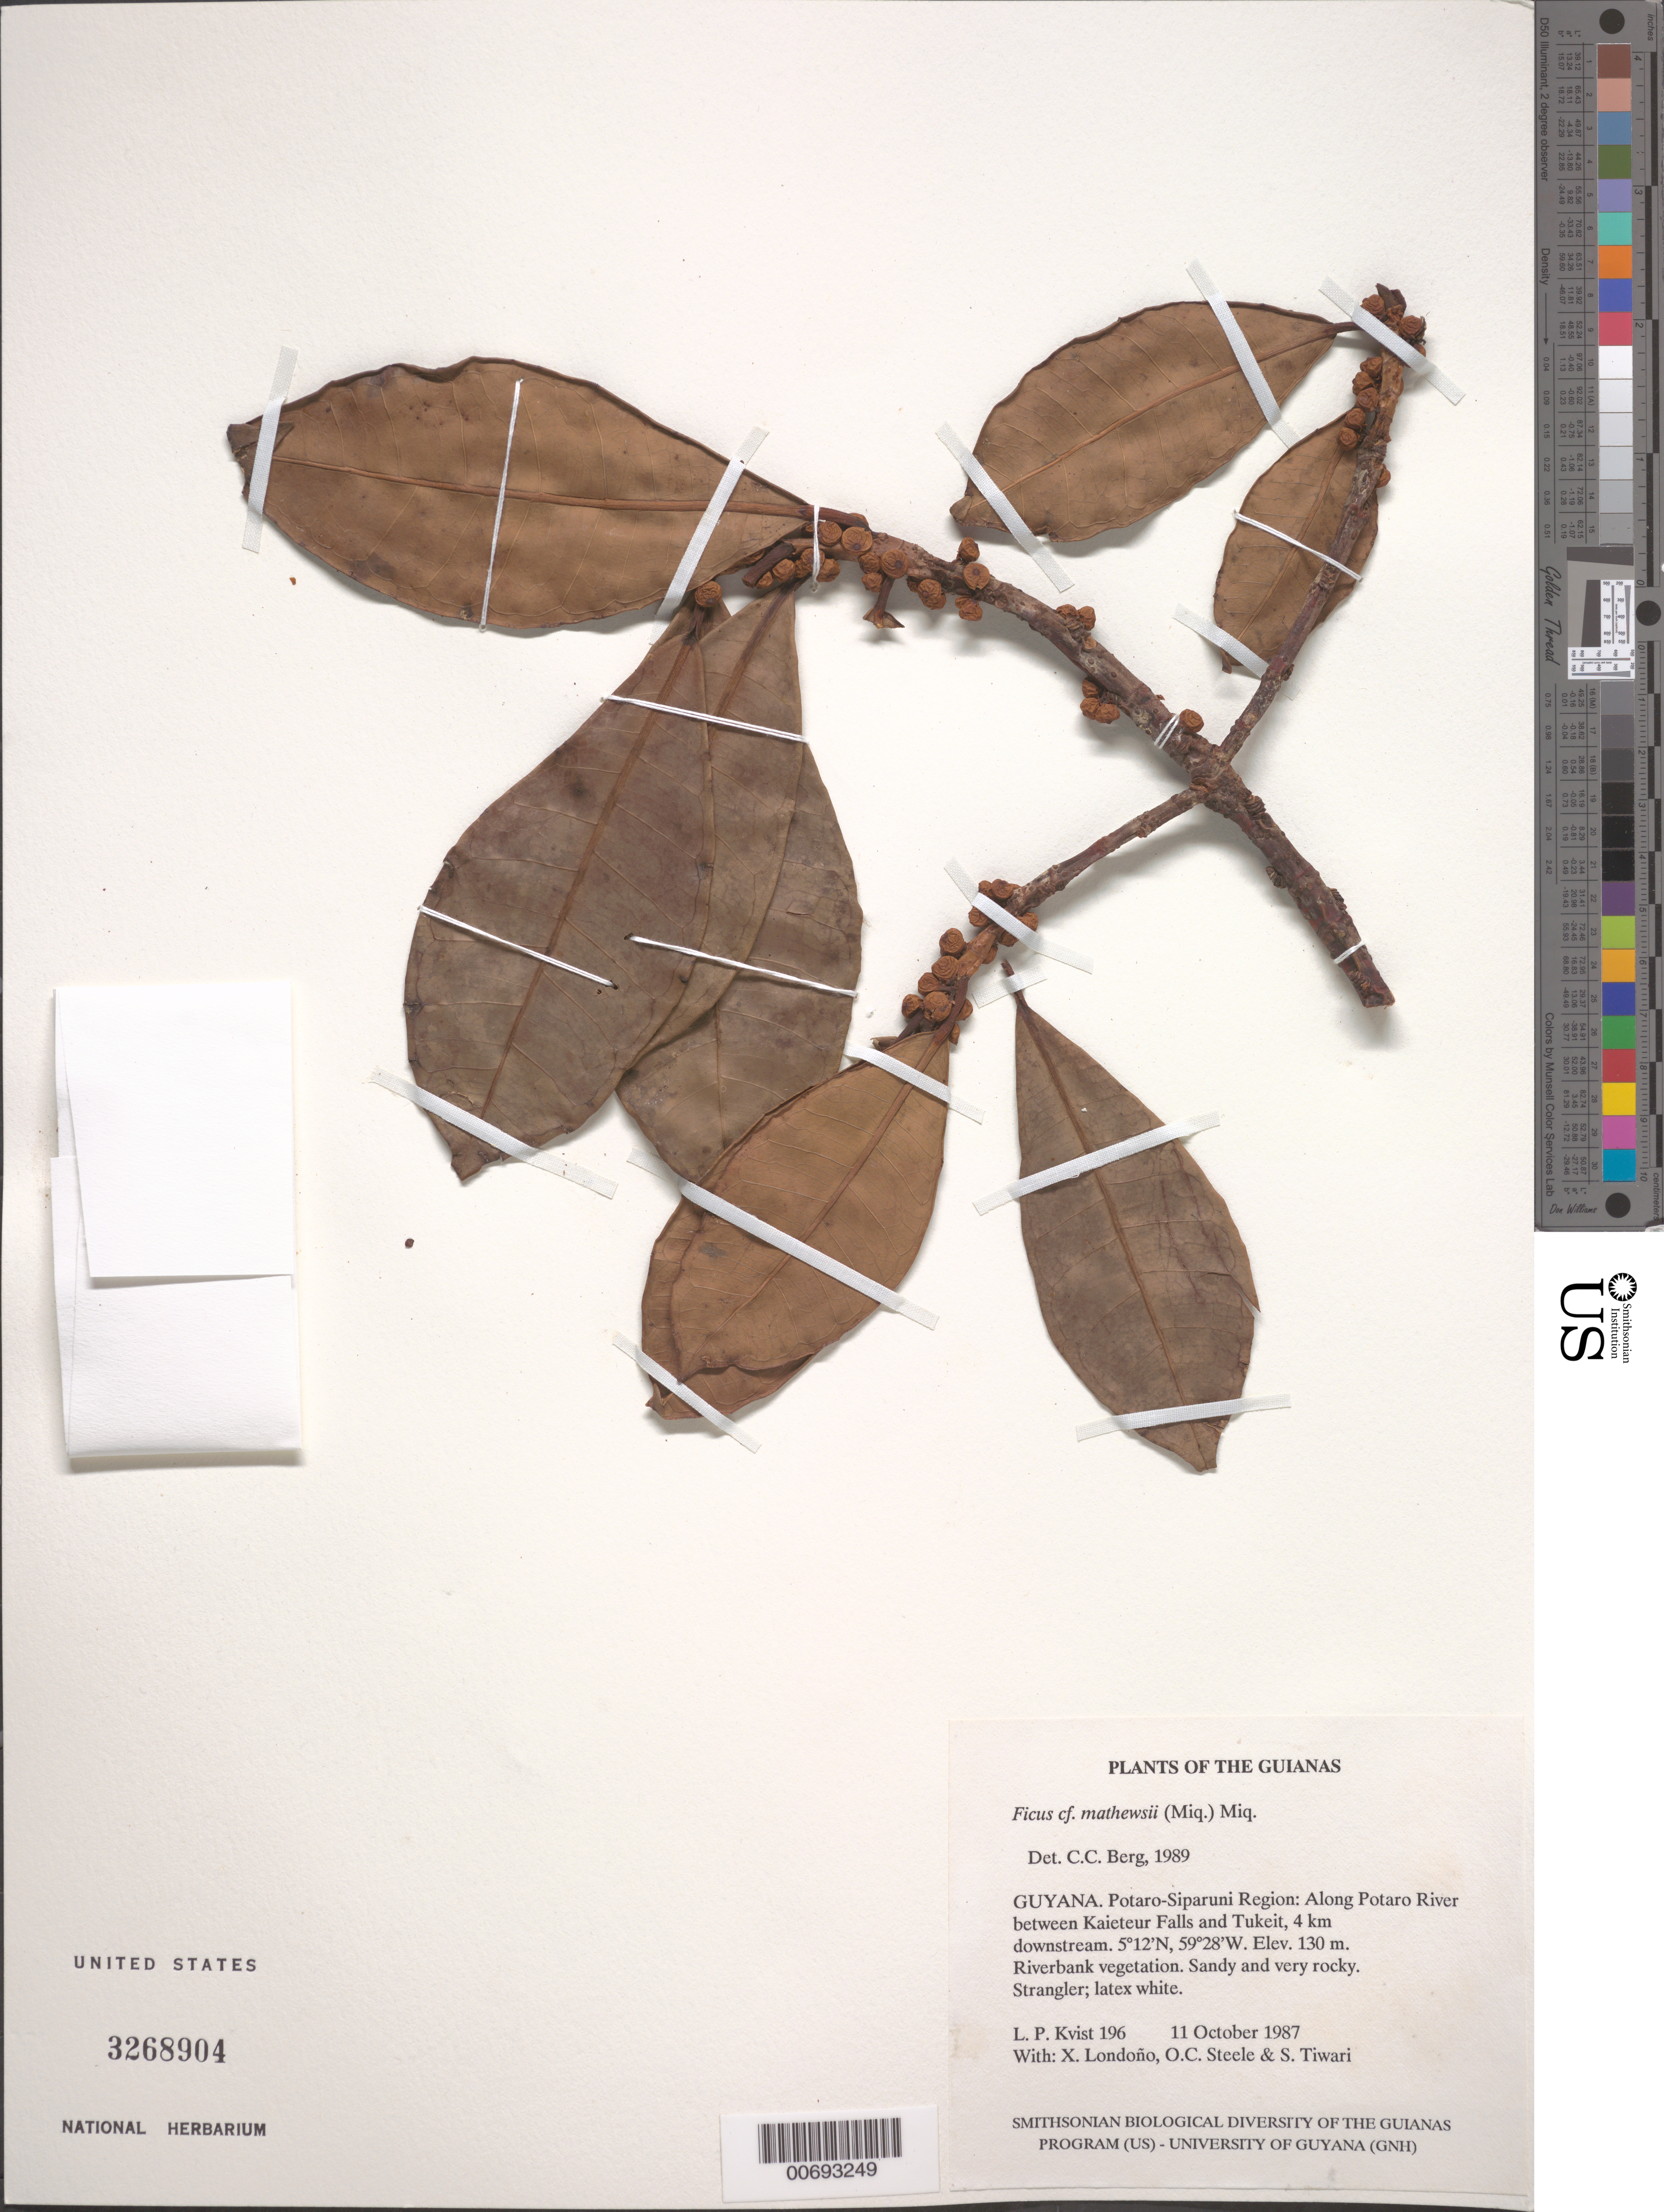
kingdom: Plantae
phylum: Tracheophyta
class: Magnoliopsida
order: Rosales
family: Moraceae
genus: Ficus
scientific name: Ficus mathewsii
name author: (Miq.) Miq.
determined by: Berg, C. C.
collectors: L. P. Kvist, X. Londoño, O. C. Steele & S. Tiwari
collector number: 196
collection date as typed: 11 October 1987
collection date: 1987-10-11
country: Guyana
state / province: Potaro-Siparuni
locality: Along Potaro River between Kaieteur Falls and Tukeit, 4 km downstream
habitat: Riverbank vegetation. Sandy and very rocky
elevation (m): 130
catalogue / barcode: US 3268904